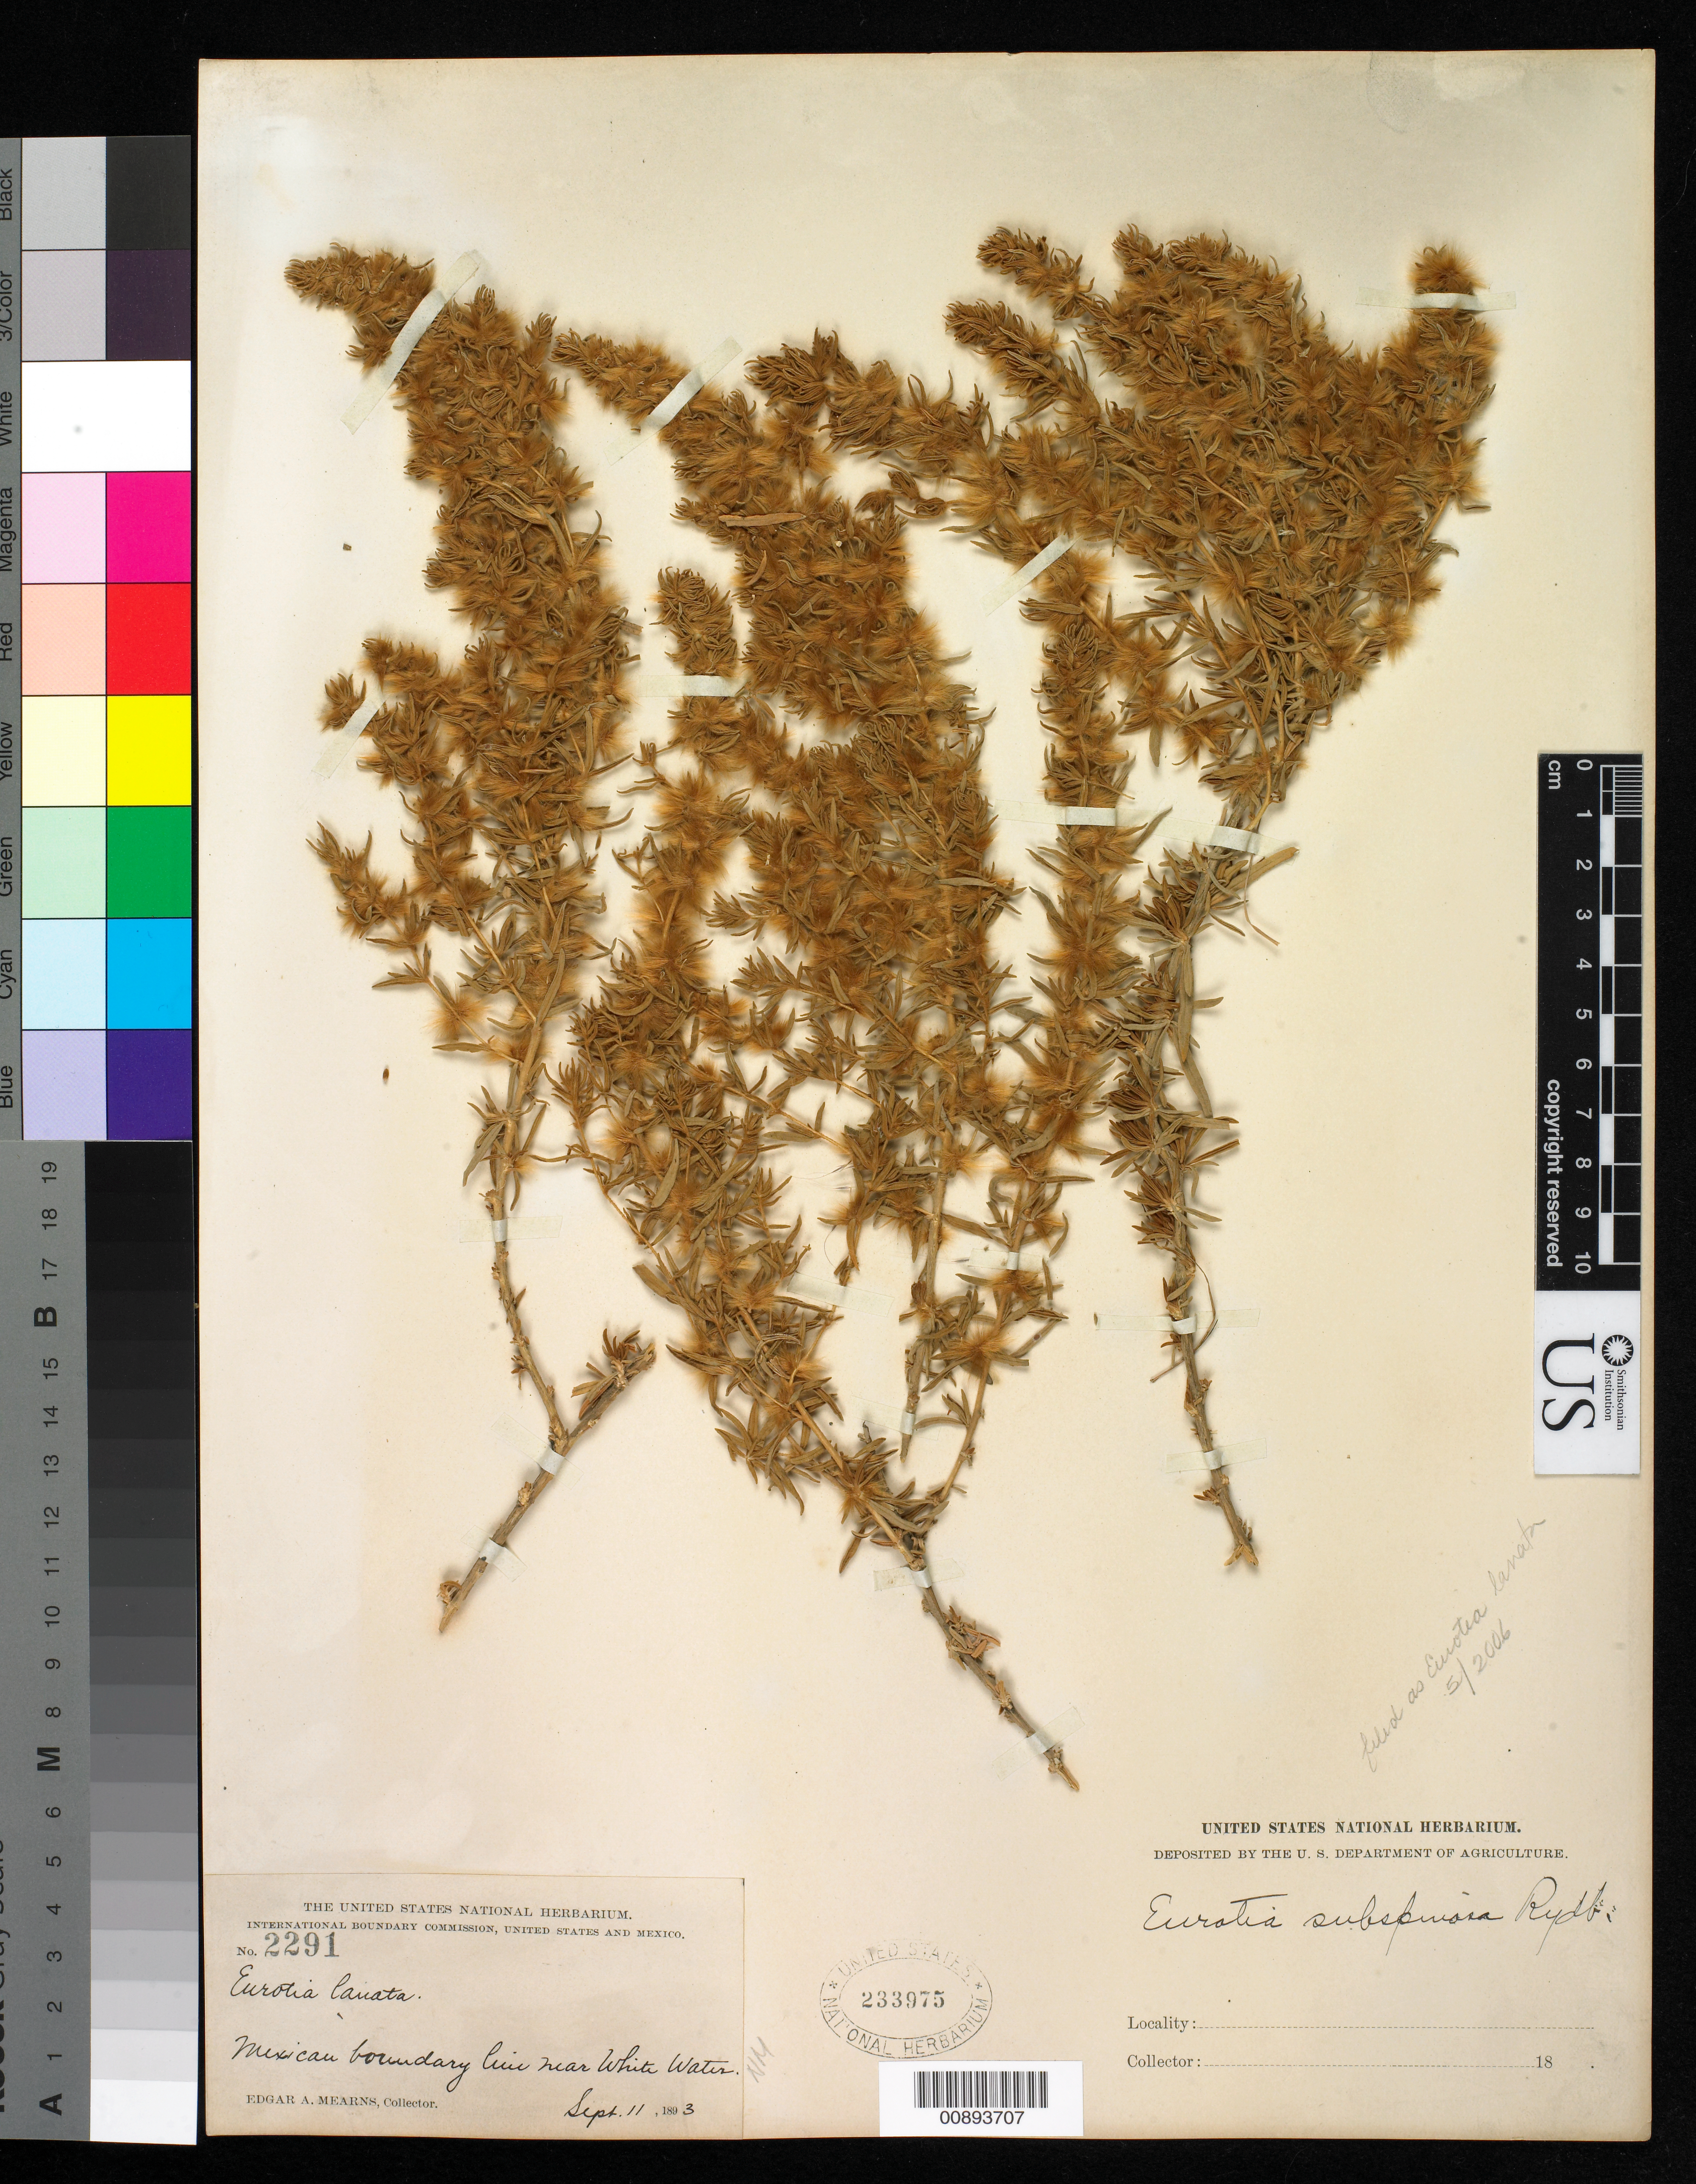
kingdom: Plantae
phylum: Tracheophyta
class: Magnoliopsida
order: Caryophyllales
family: Amaranthaceae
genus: Krascheninnikovia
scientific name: Krascheninnikovia lanata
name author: (Pursh) A. Meeuse & A.Smit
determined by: U.S. National Herbarium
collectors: E. A. Mearns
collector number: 2291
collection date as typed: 11 Sep 1893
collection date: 1893-09-11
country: United States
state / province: New Mexico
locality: Mexican Boundary Line near White Water.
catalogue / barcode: US 233975